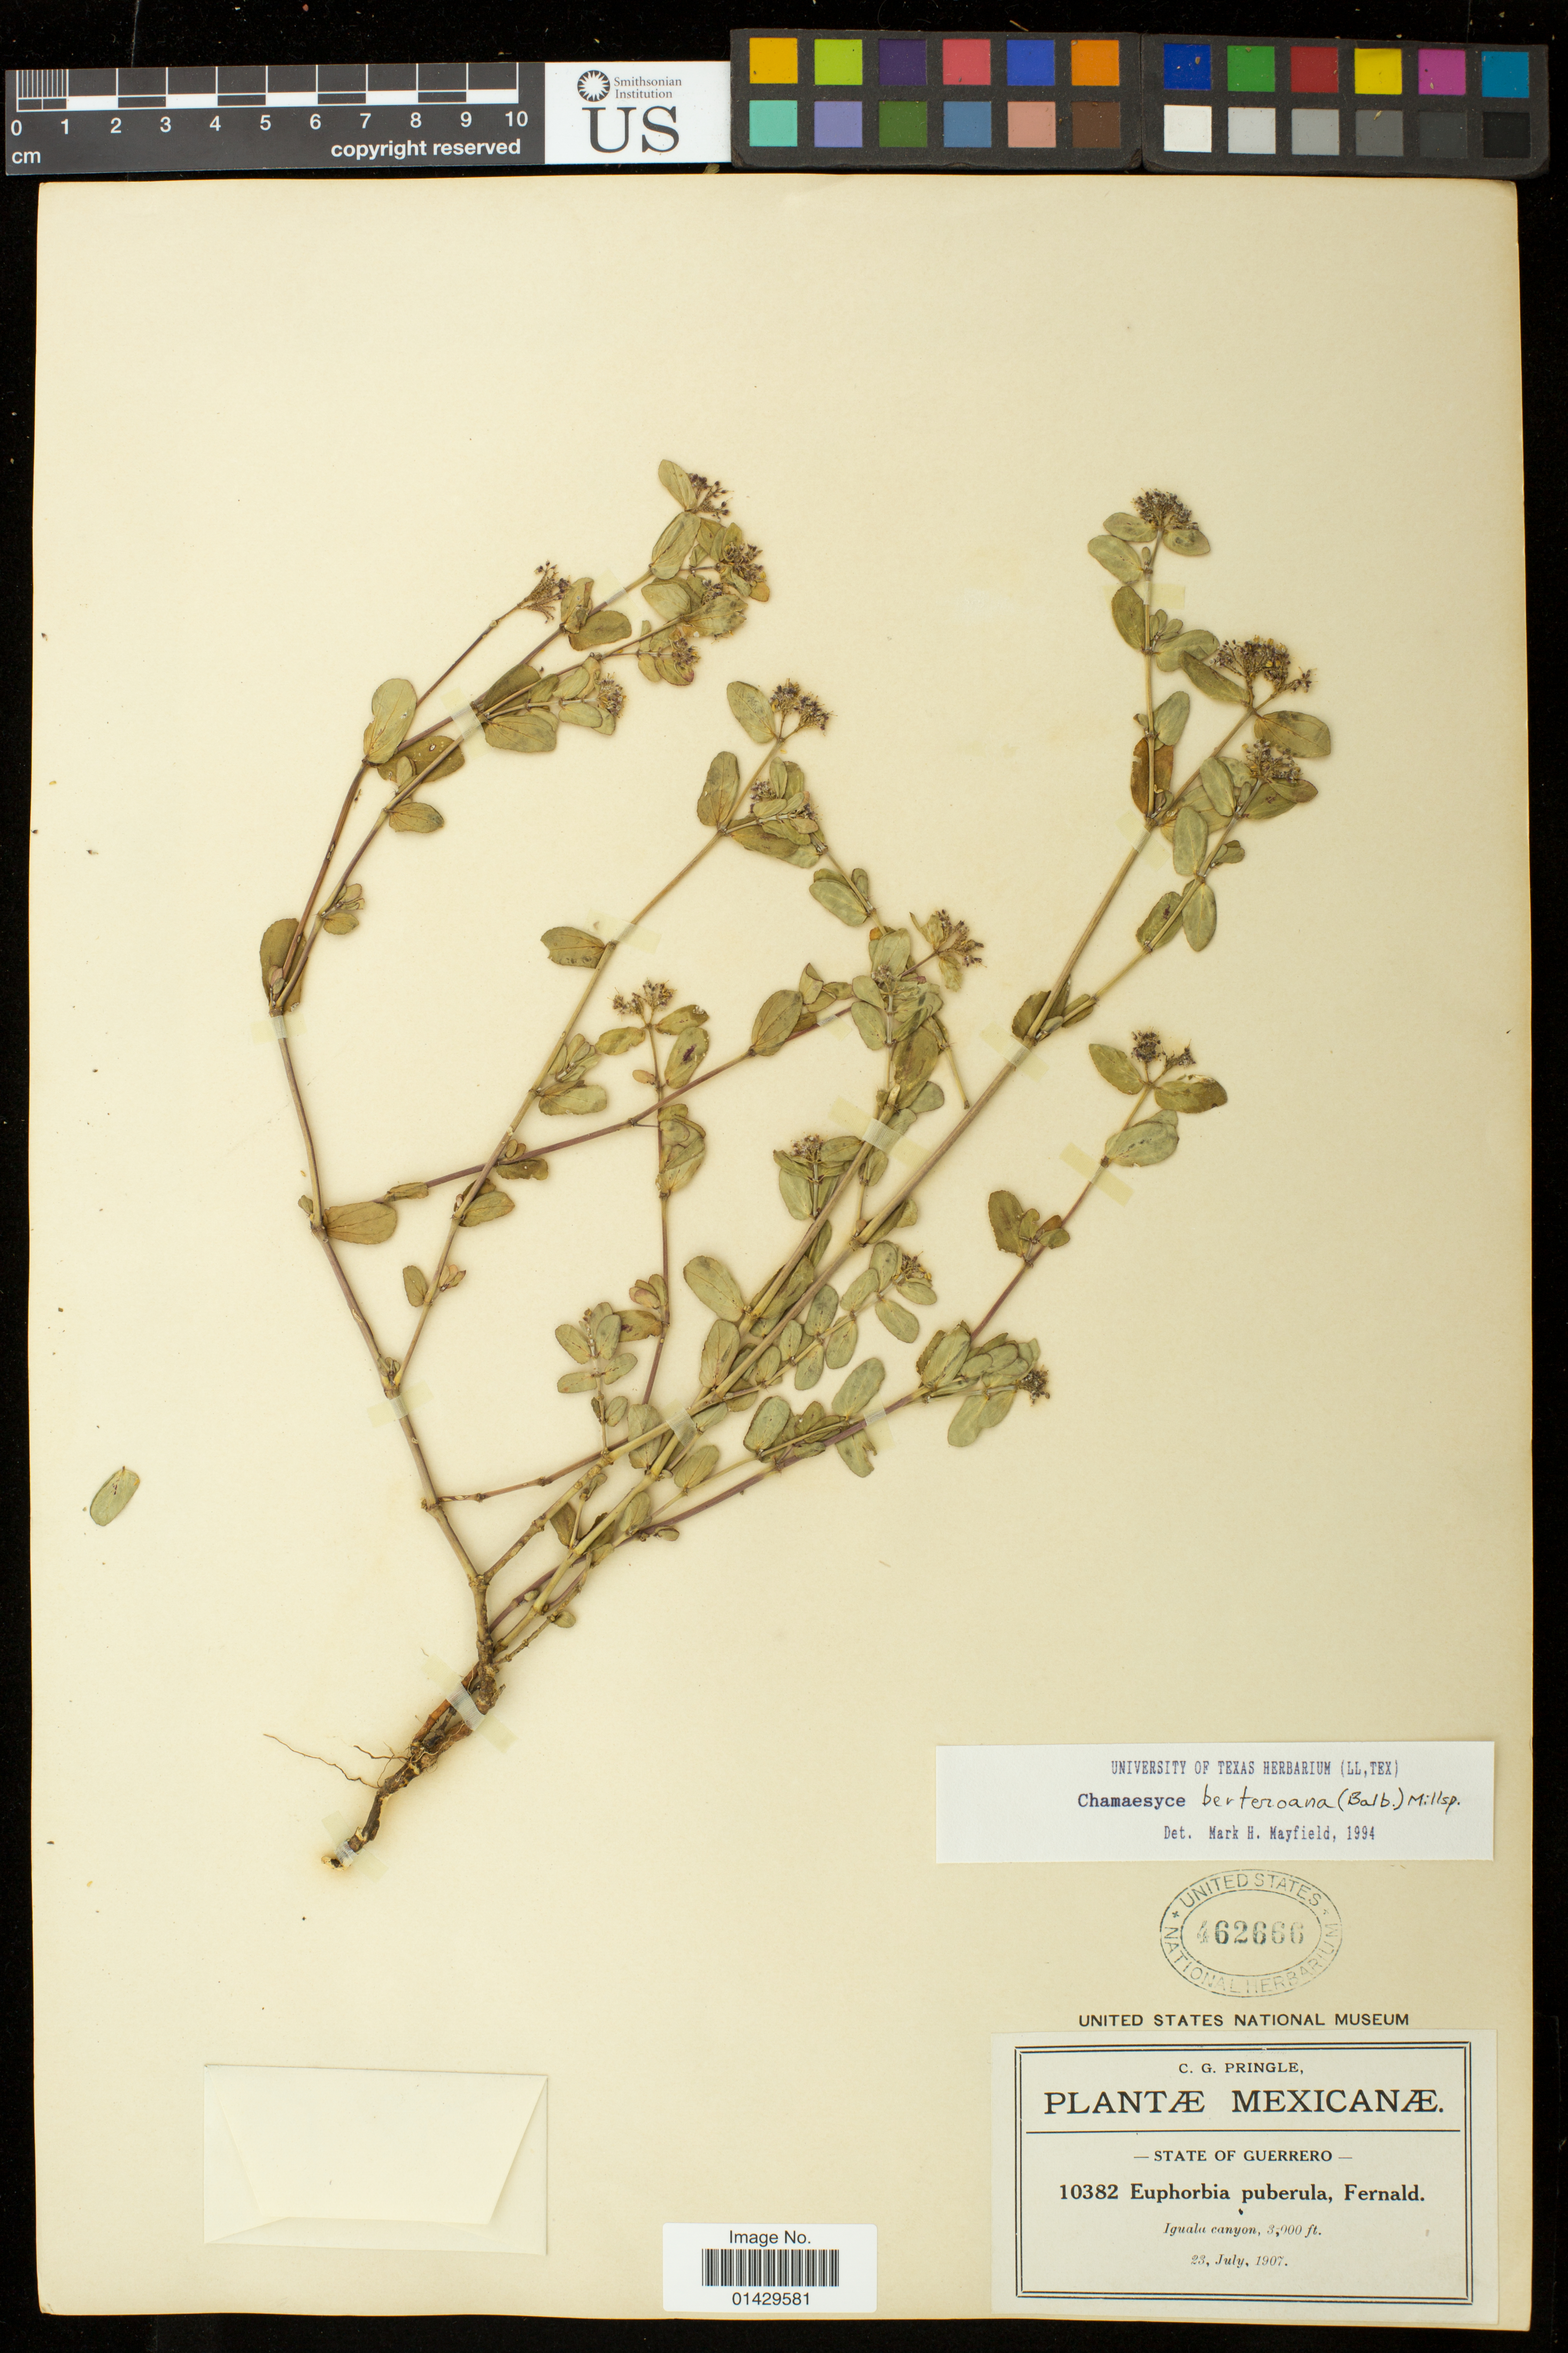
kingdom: Plantae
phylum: Tracheophyta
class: Magnoliopsida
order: Malpighiales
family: Euphorbiaceae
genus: Euphorbia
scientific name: Euphorbia berteroana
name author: Balb.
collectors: C. G. Pringle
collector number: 10382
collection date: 1907-07-23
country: Mexico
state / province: Guerrero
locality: Iguala canyon [Cañón en Iguala]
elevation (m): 914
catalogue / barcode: US 462666